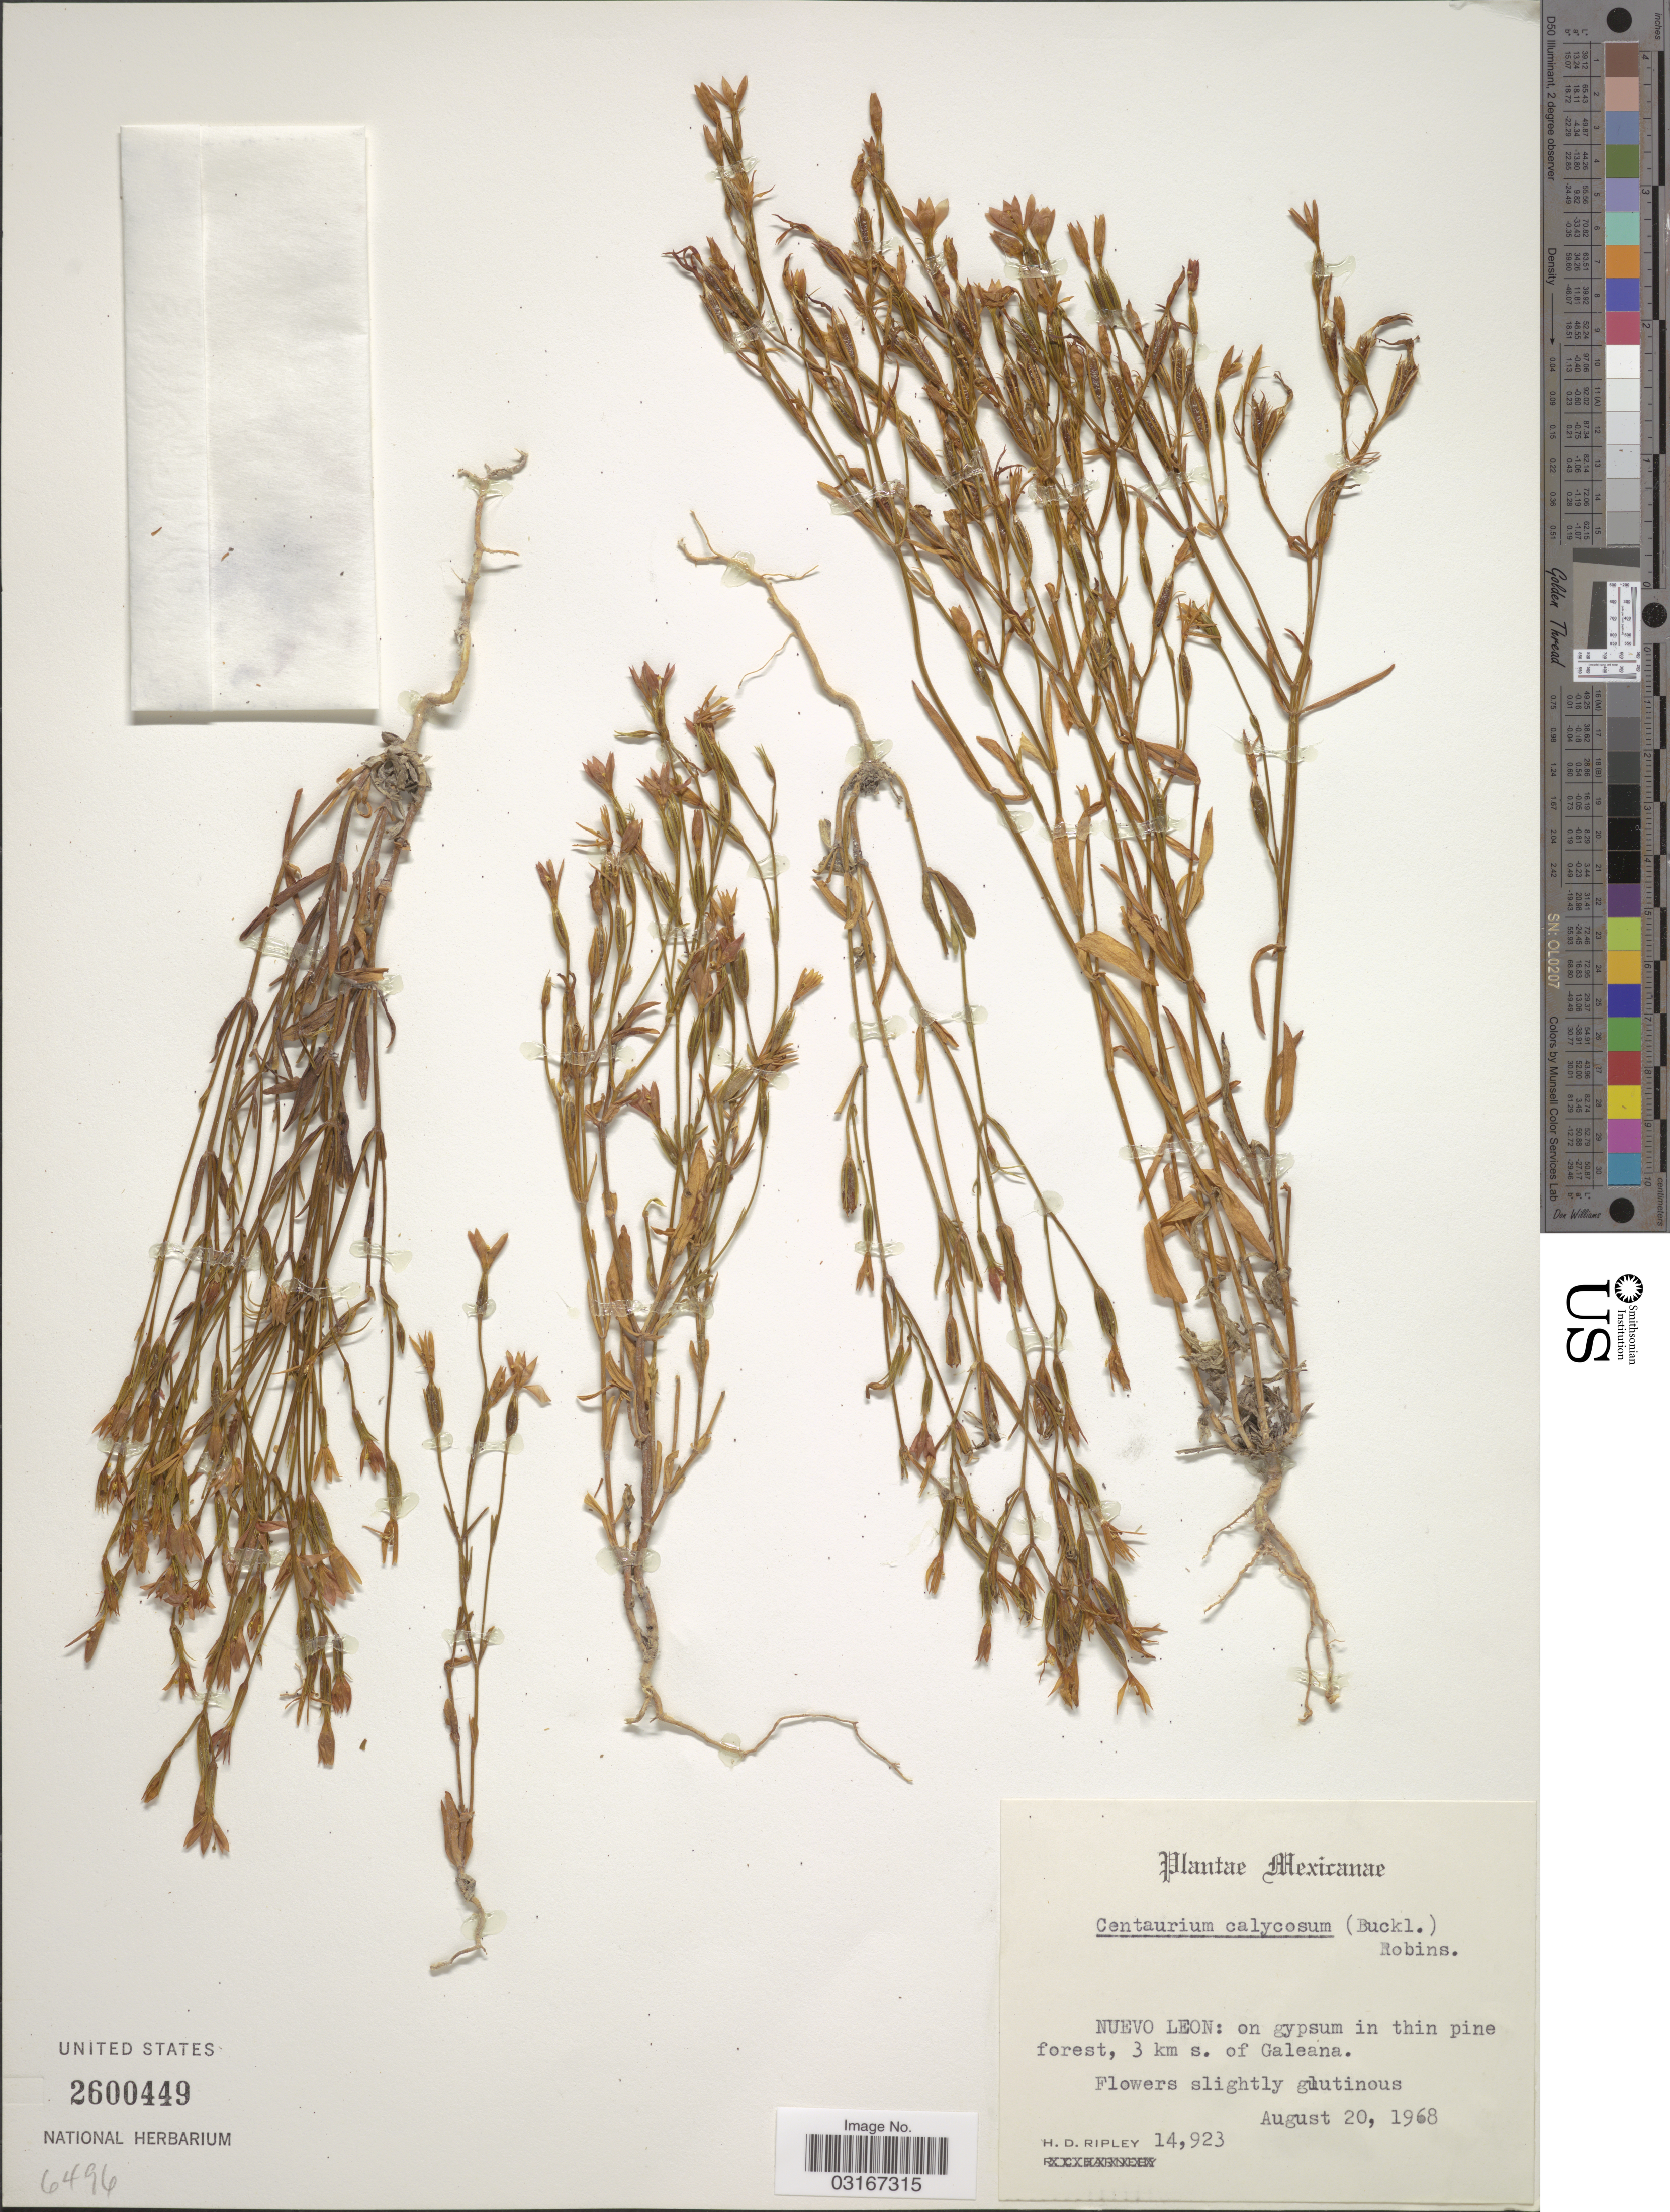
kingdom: Plantae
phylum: Tracheophyta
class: Magnoliopsida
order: Gentianales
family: Gentianaceae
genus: Centaurium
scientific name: Centaurium calycosum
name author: (Buckley) Buckley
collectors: H. Ripley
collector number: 14923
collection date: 1968-08-20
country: Mexico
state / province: Nuevo León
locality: On gypsum in thin pine forest, 3 km s. of Galeana.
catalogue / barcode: US 2600449